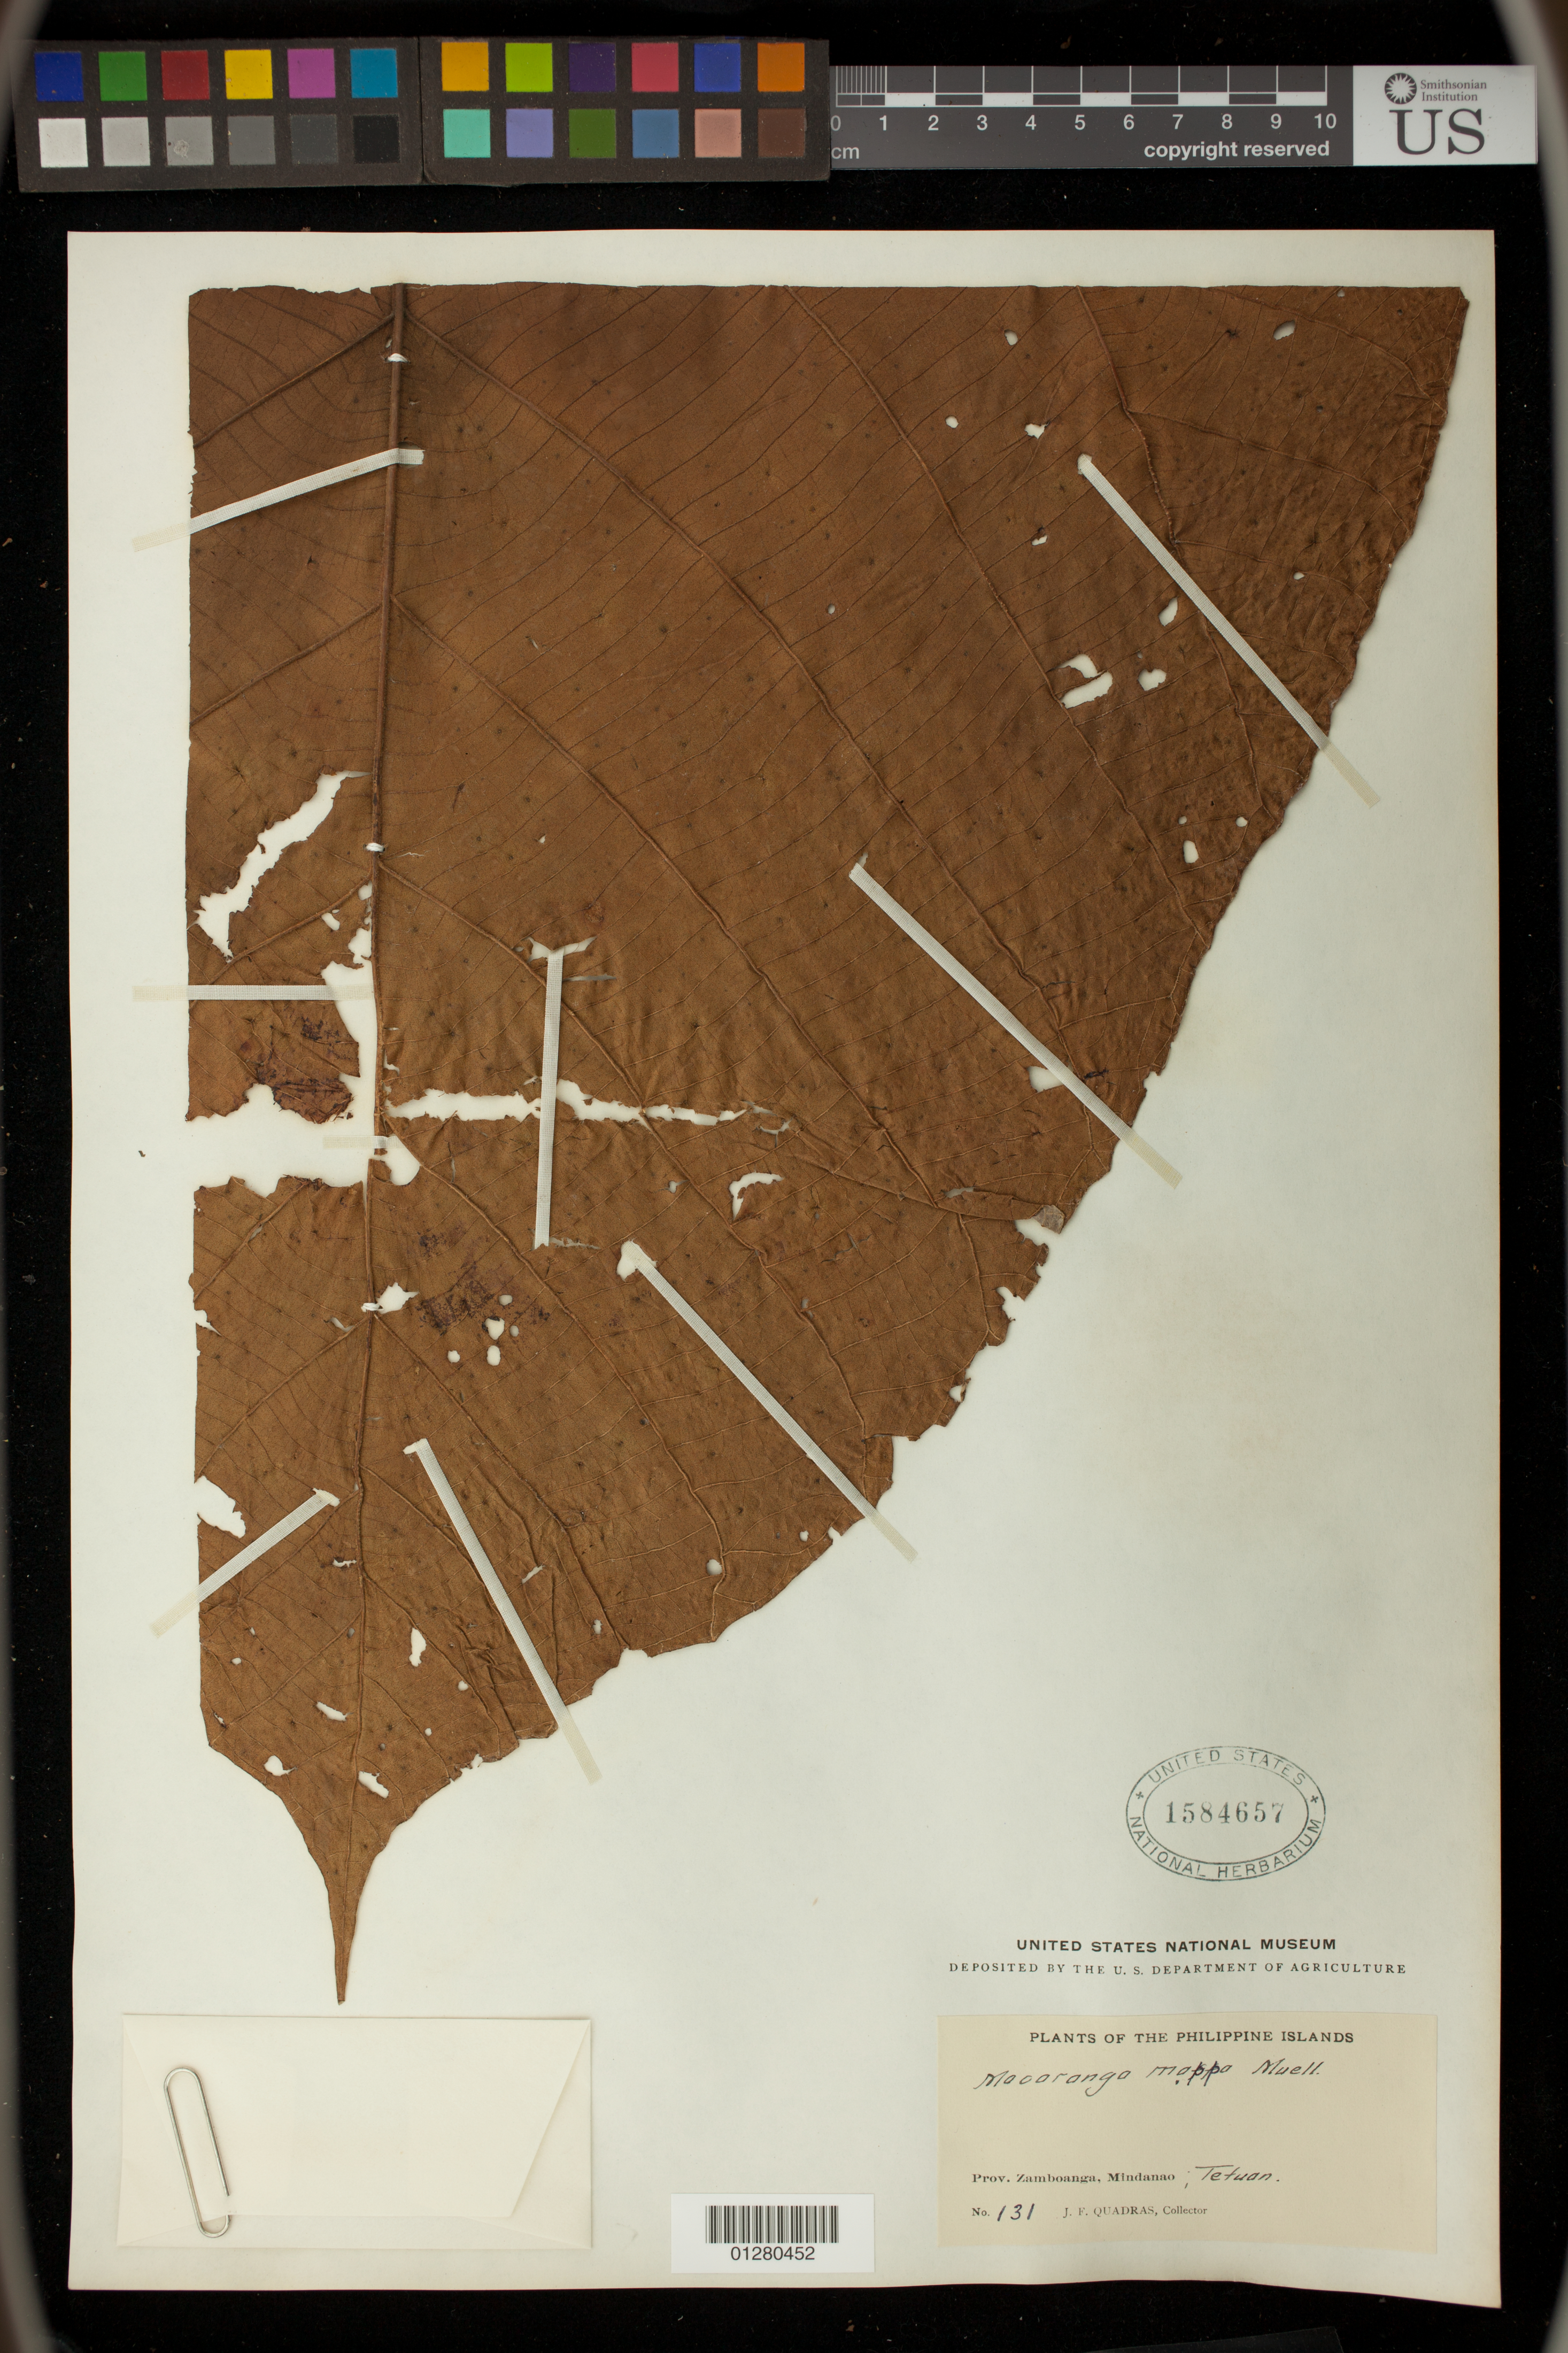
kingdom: Plantae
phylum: Tracheophyta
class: Magnoliopsida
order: Malpighiales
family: Euphorbiaceae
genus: Macaranga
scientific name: Macaranga grandifolia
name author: (Blanco) Merr.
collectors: J. Quadras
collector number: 131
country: Philippines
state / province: Zamboanga Peninsula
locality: Prov. Zamboanga, Mindanao, Tetuan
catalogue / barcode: US 1584657